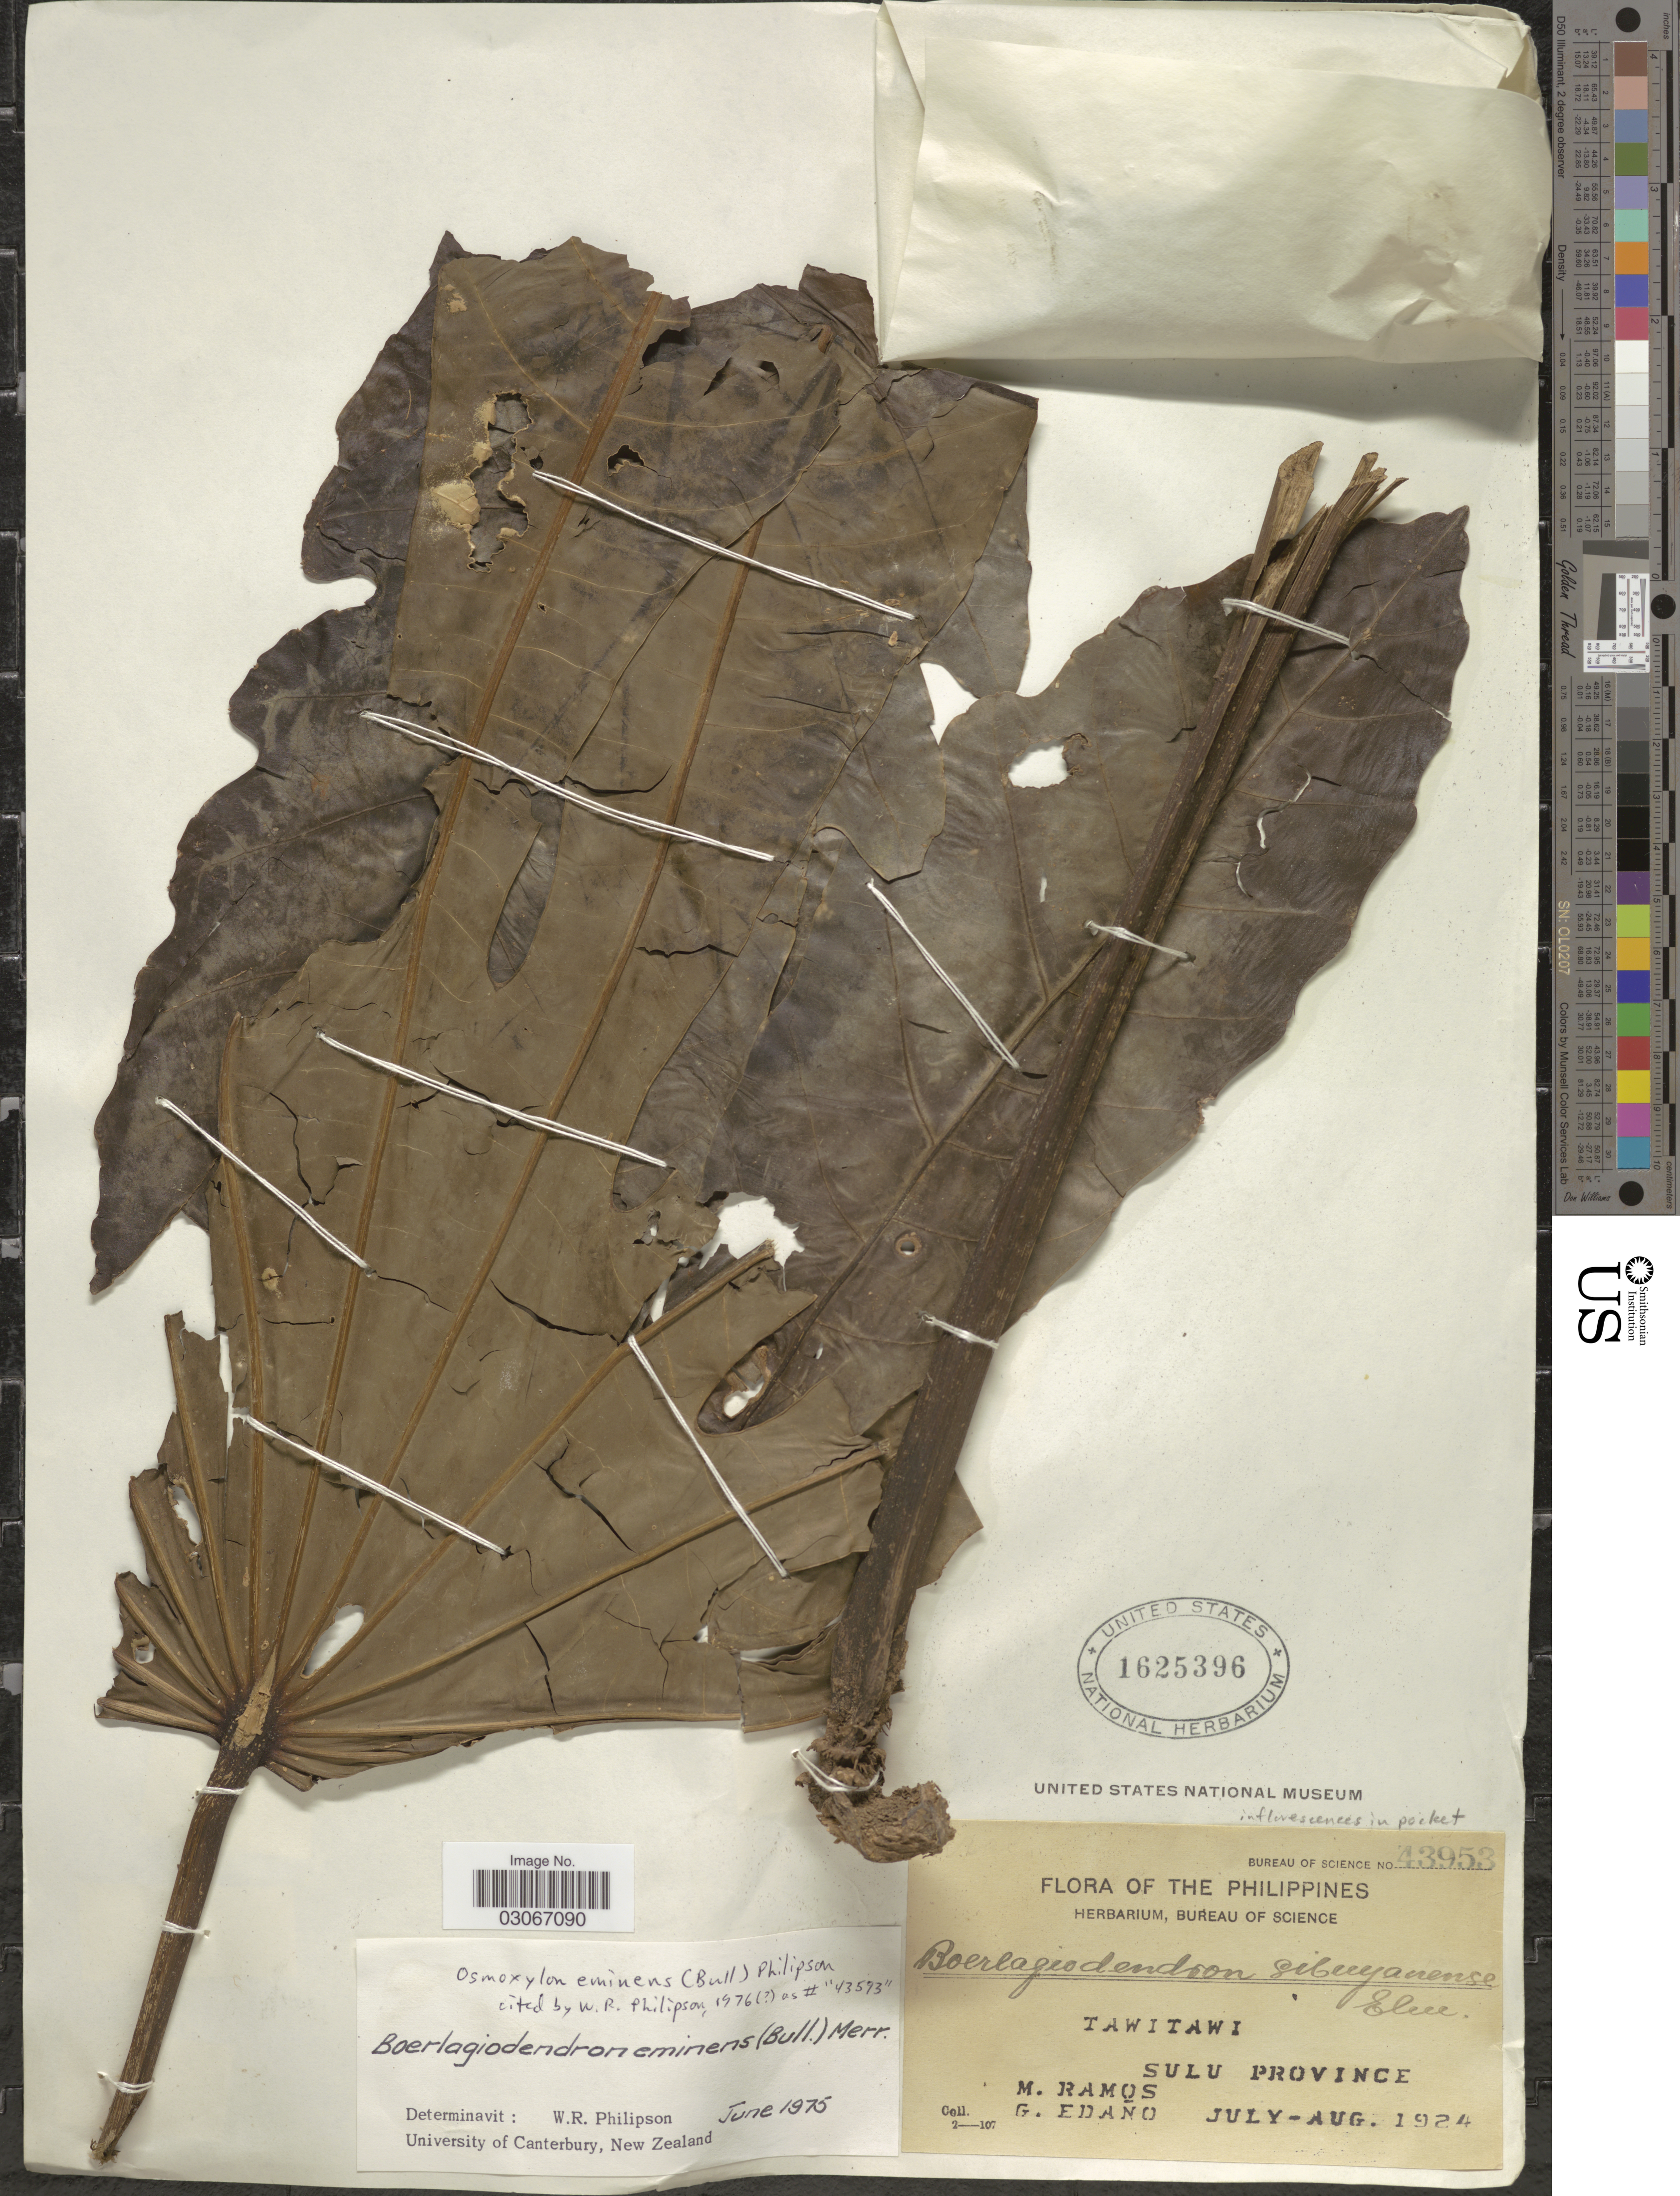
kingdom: Plantae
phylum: Tracheophyta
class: Magnoliopsida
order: Apiales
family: Araliaceae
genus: Osmoxylon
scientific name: Osmoxylon eminens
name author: (Bull) Philipson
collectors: M. Ramos & G. Edaño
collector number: Bureau of Science 43953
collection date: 1924-07/1924-08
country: Philippines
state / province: Muslim Mindanao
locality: Tawitawi, Sulu Province.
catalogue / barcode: US 1625396